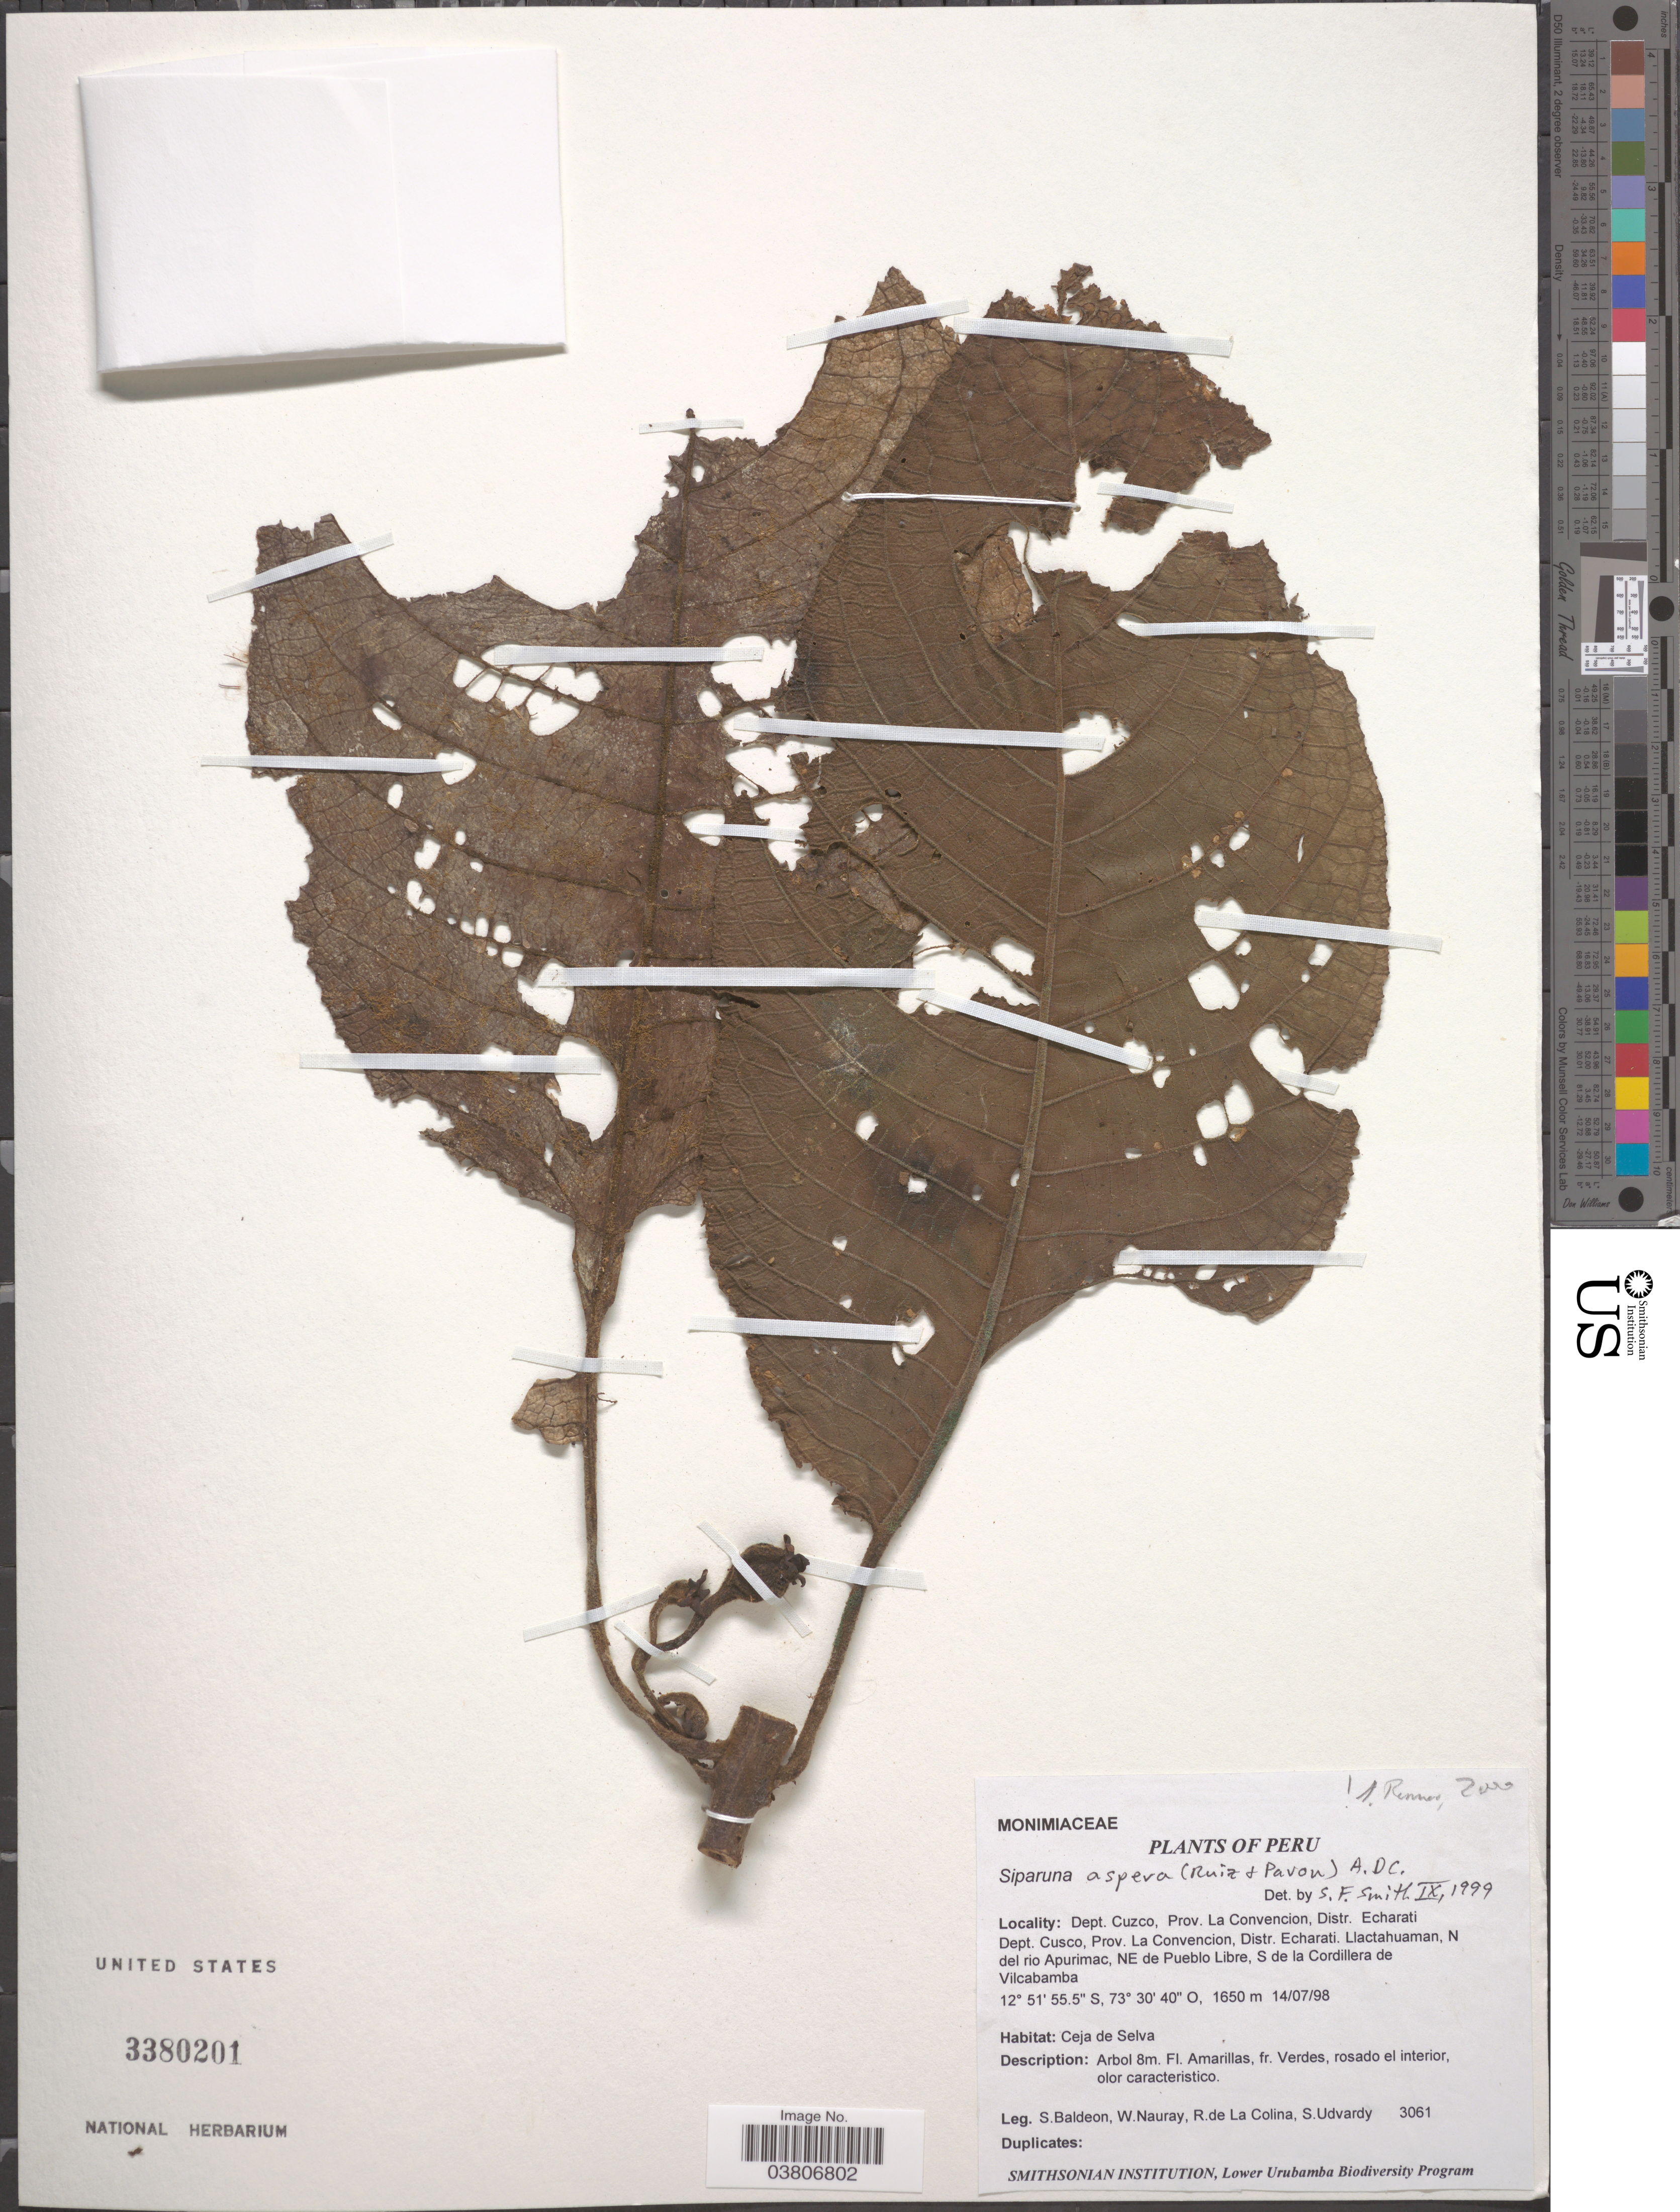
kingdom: Plantae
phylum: Tracheophyta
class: Magnoliopsida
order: Laurales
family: Siparunaceae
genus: Siparuna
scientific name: Siparuna aspera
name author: (Ruiz & Pav.) A. DC.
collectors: S. Baldeon, W. Nauray, R. Colina & S. Udvardy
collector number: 3061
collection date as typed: Transcribed d/m/y: 14/7/98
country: Peru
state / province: Cusco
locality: Dept. Cuzco, Prov. La Convencion, Distr. Echarati. Llactahuaman, N del rio Apurimac, NE de Pueblo Libre, S de la Cordillera de Vilcabamba.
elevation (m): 1650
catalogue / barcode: US 3380201